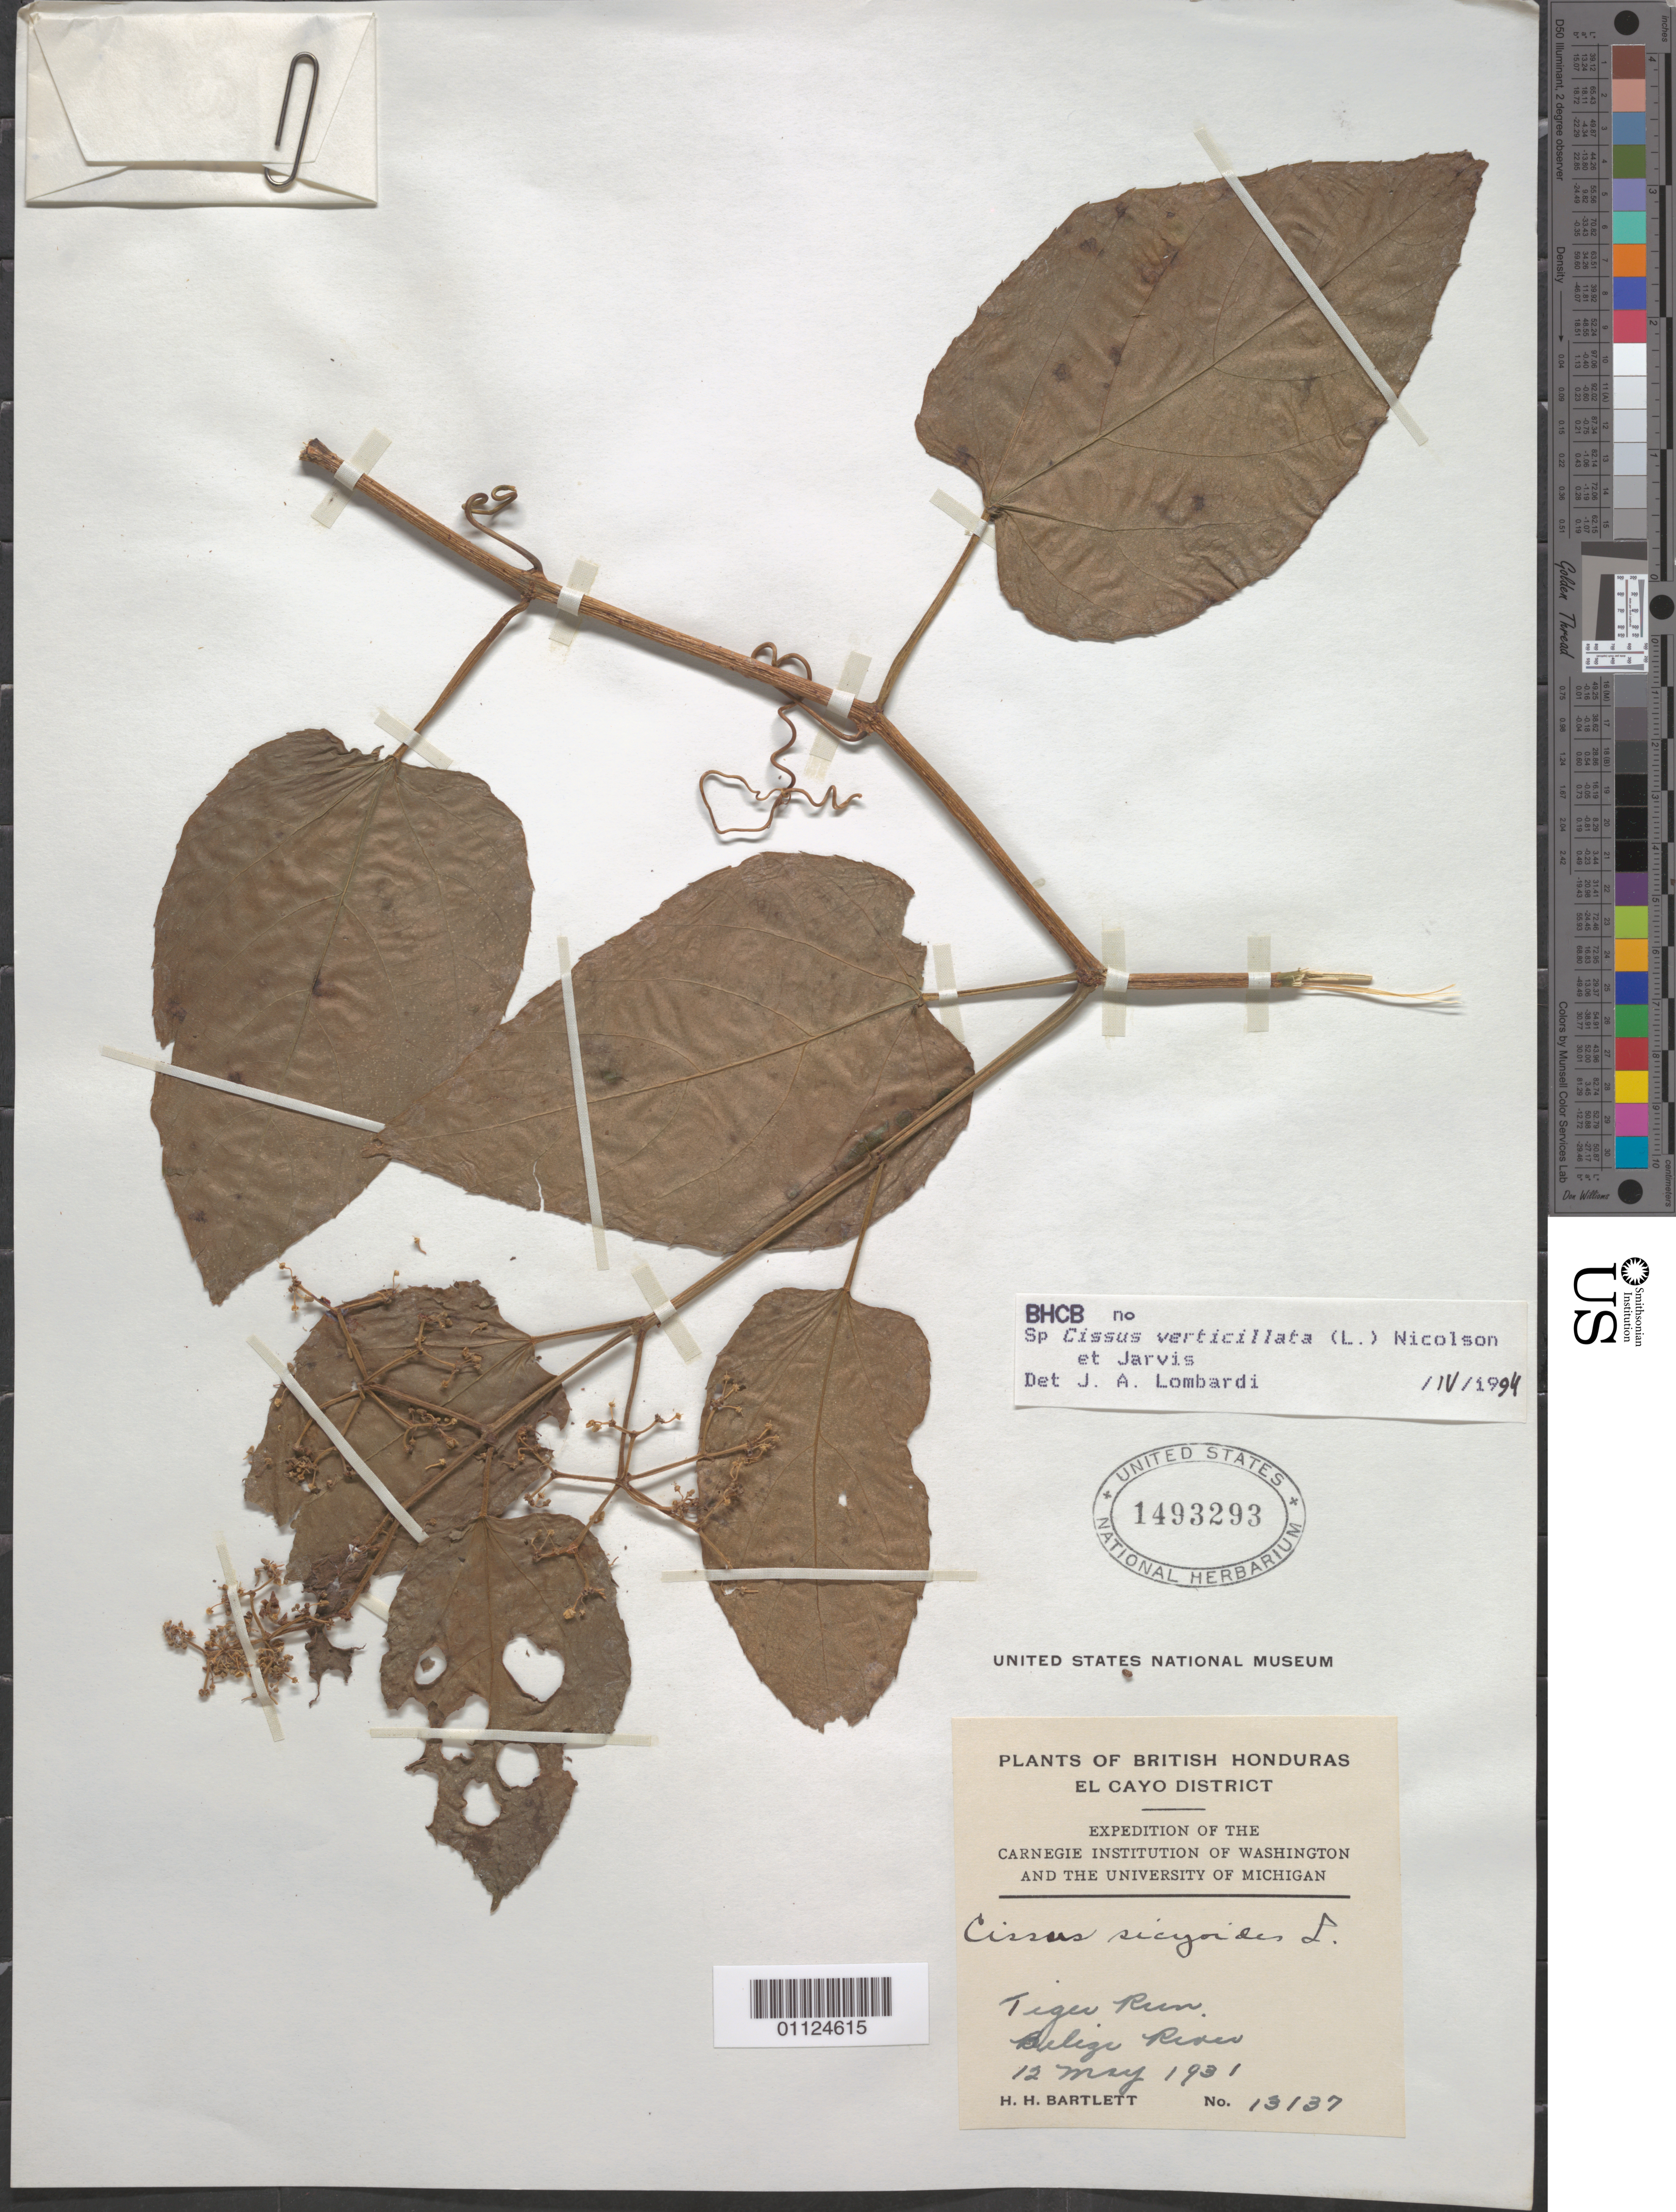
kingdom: Plantae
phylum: Tracheophyta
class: Magnoliopsida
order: Vitales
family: Vitaceae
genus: Cissus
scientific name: Cissus verticillata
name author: (L.) Nicolson & C.E. Jarvis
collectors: H. H. Bartlett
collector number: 13137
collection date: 1931-05-12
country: Belize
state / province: Cayo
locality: Belize River.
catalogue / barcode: US 1493293